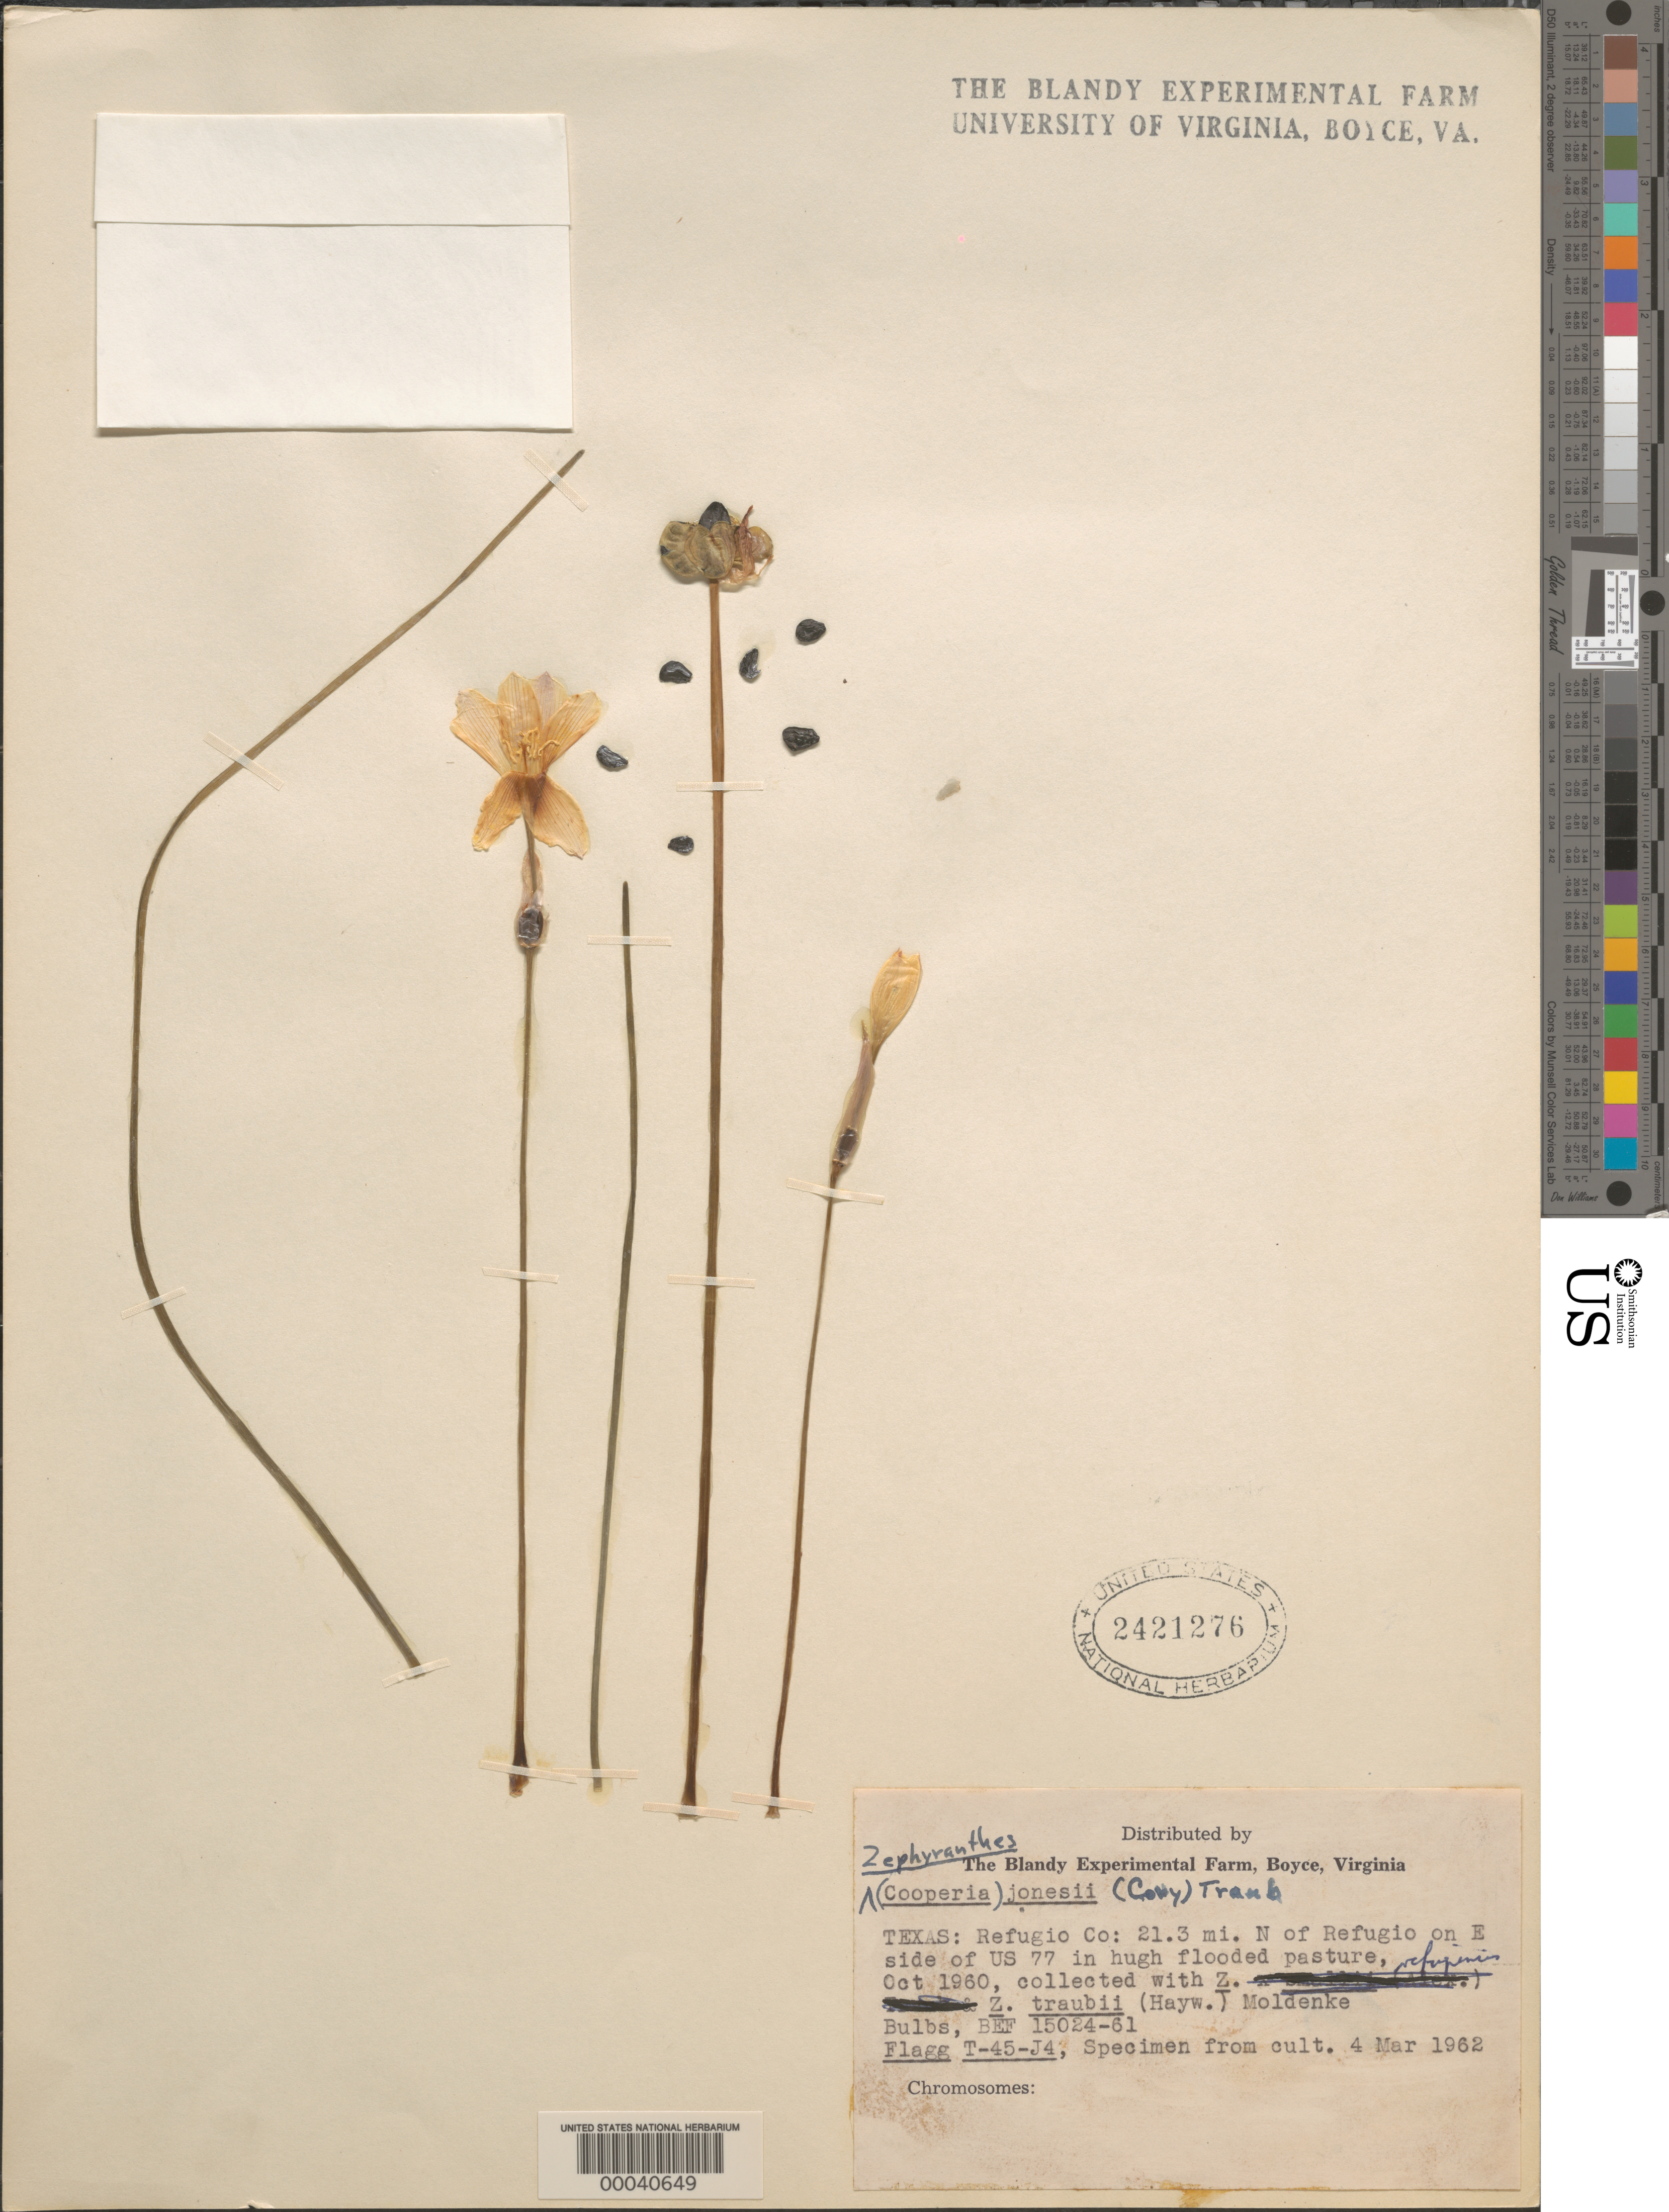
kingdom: Plantae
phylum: Tracheophyta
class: Liliopsida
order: Asparagales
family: Amaryllidaceae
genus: Zephyranthes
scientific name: Zephyranthes jonesii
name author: (Cory) Traub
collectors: R. O. Flagg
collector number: T-45-j4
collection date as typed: Oct 1960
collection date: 1960-10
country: United States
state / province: Texas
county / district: Refugio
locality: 21.3 mi. n of refugio on e side of us 77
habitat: Flooded pasture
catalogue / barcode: US 2421276